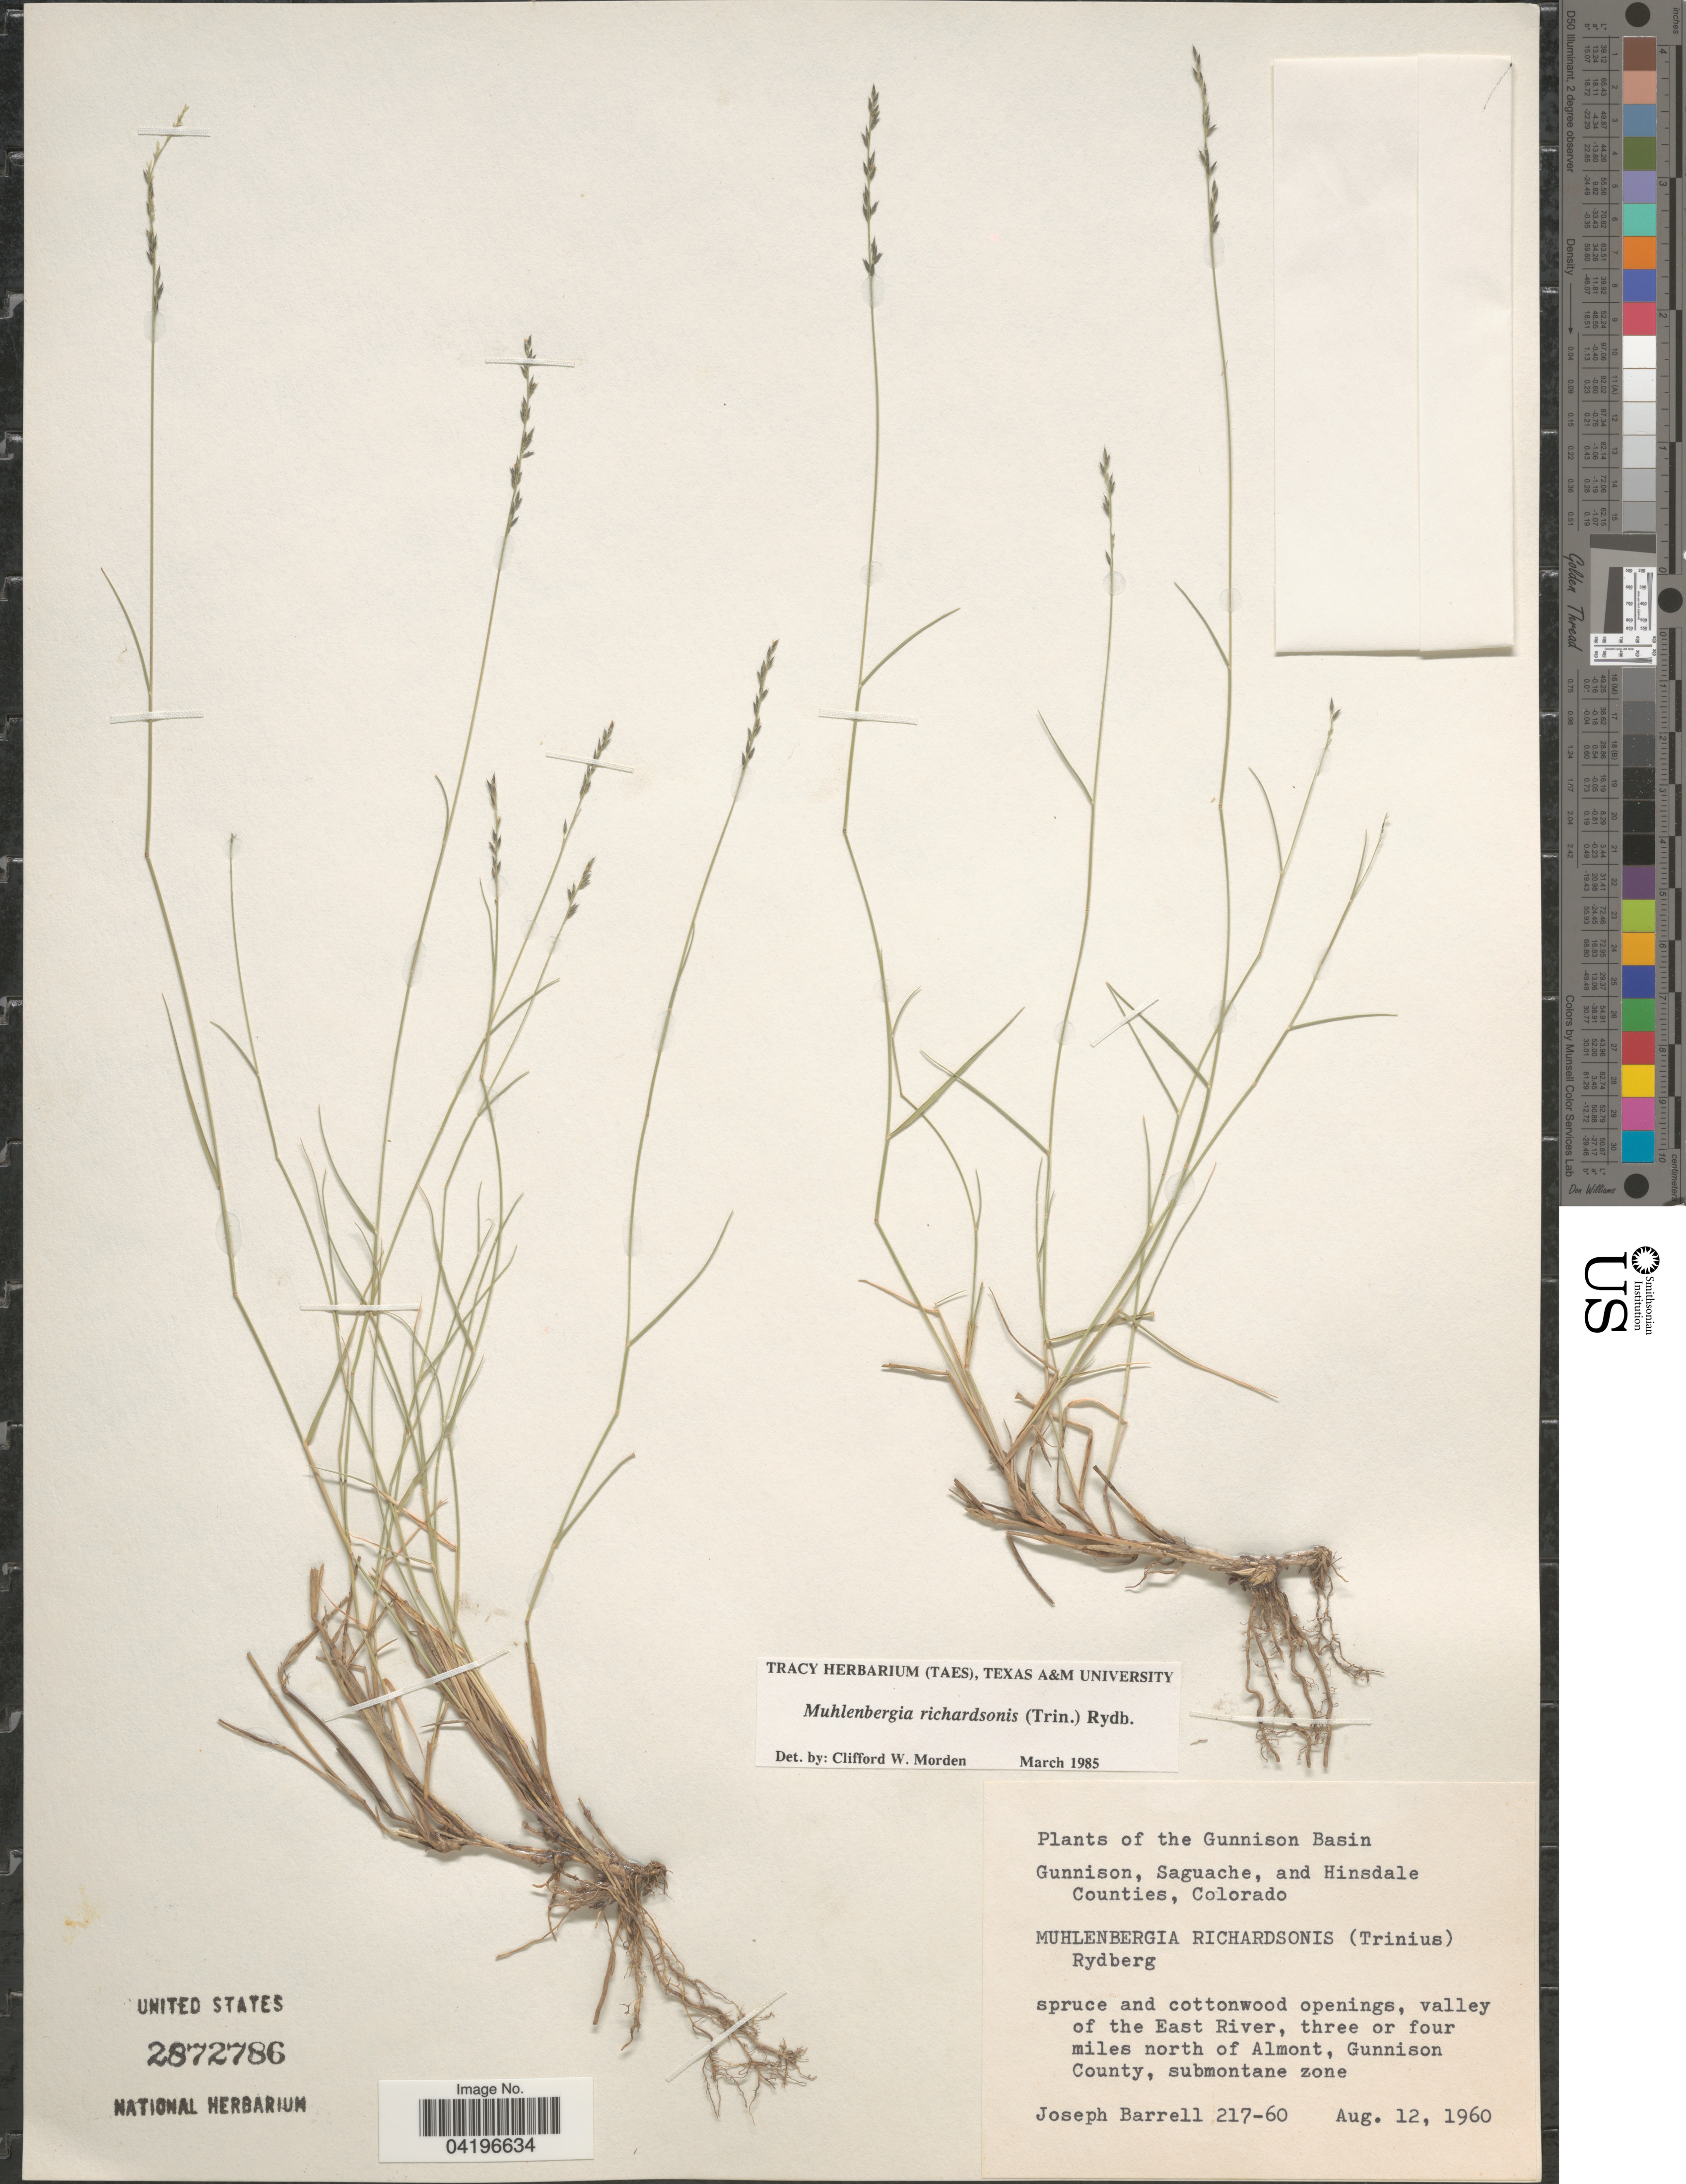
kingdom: Plantae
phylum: Tracheophyta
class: Liliopsida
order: Poales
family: Poaceae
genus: Muhlenbergia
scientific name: Muhlenbergia richardsonis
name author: (Trin.) Rydb.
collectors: J. Barrell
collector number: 217-60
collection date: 1960-08-12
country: United States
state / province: Colorado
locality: The Gunnison Basin. Valley of the East River, three or four miles north of Almont, Gunnison County, submontane zone.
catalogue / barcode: US 2872786